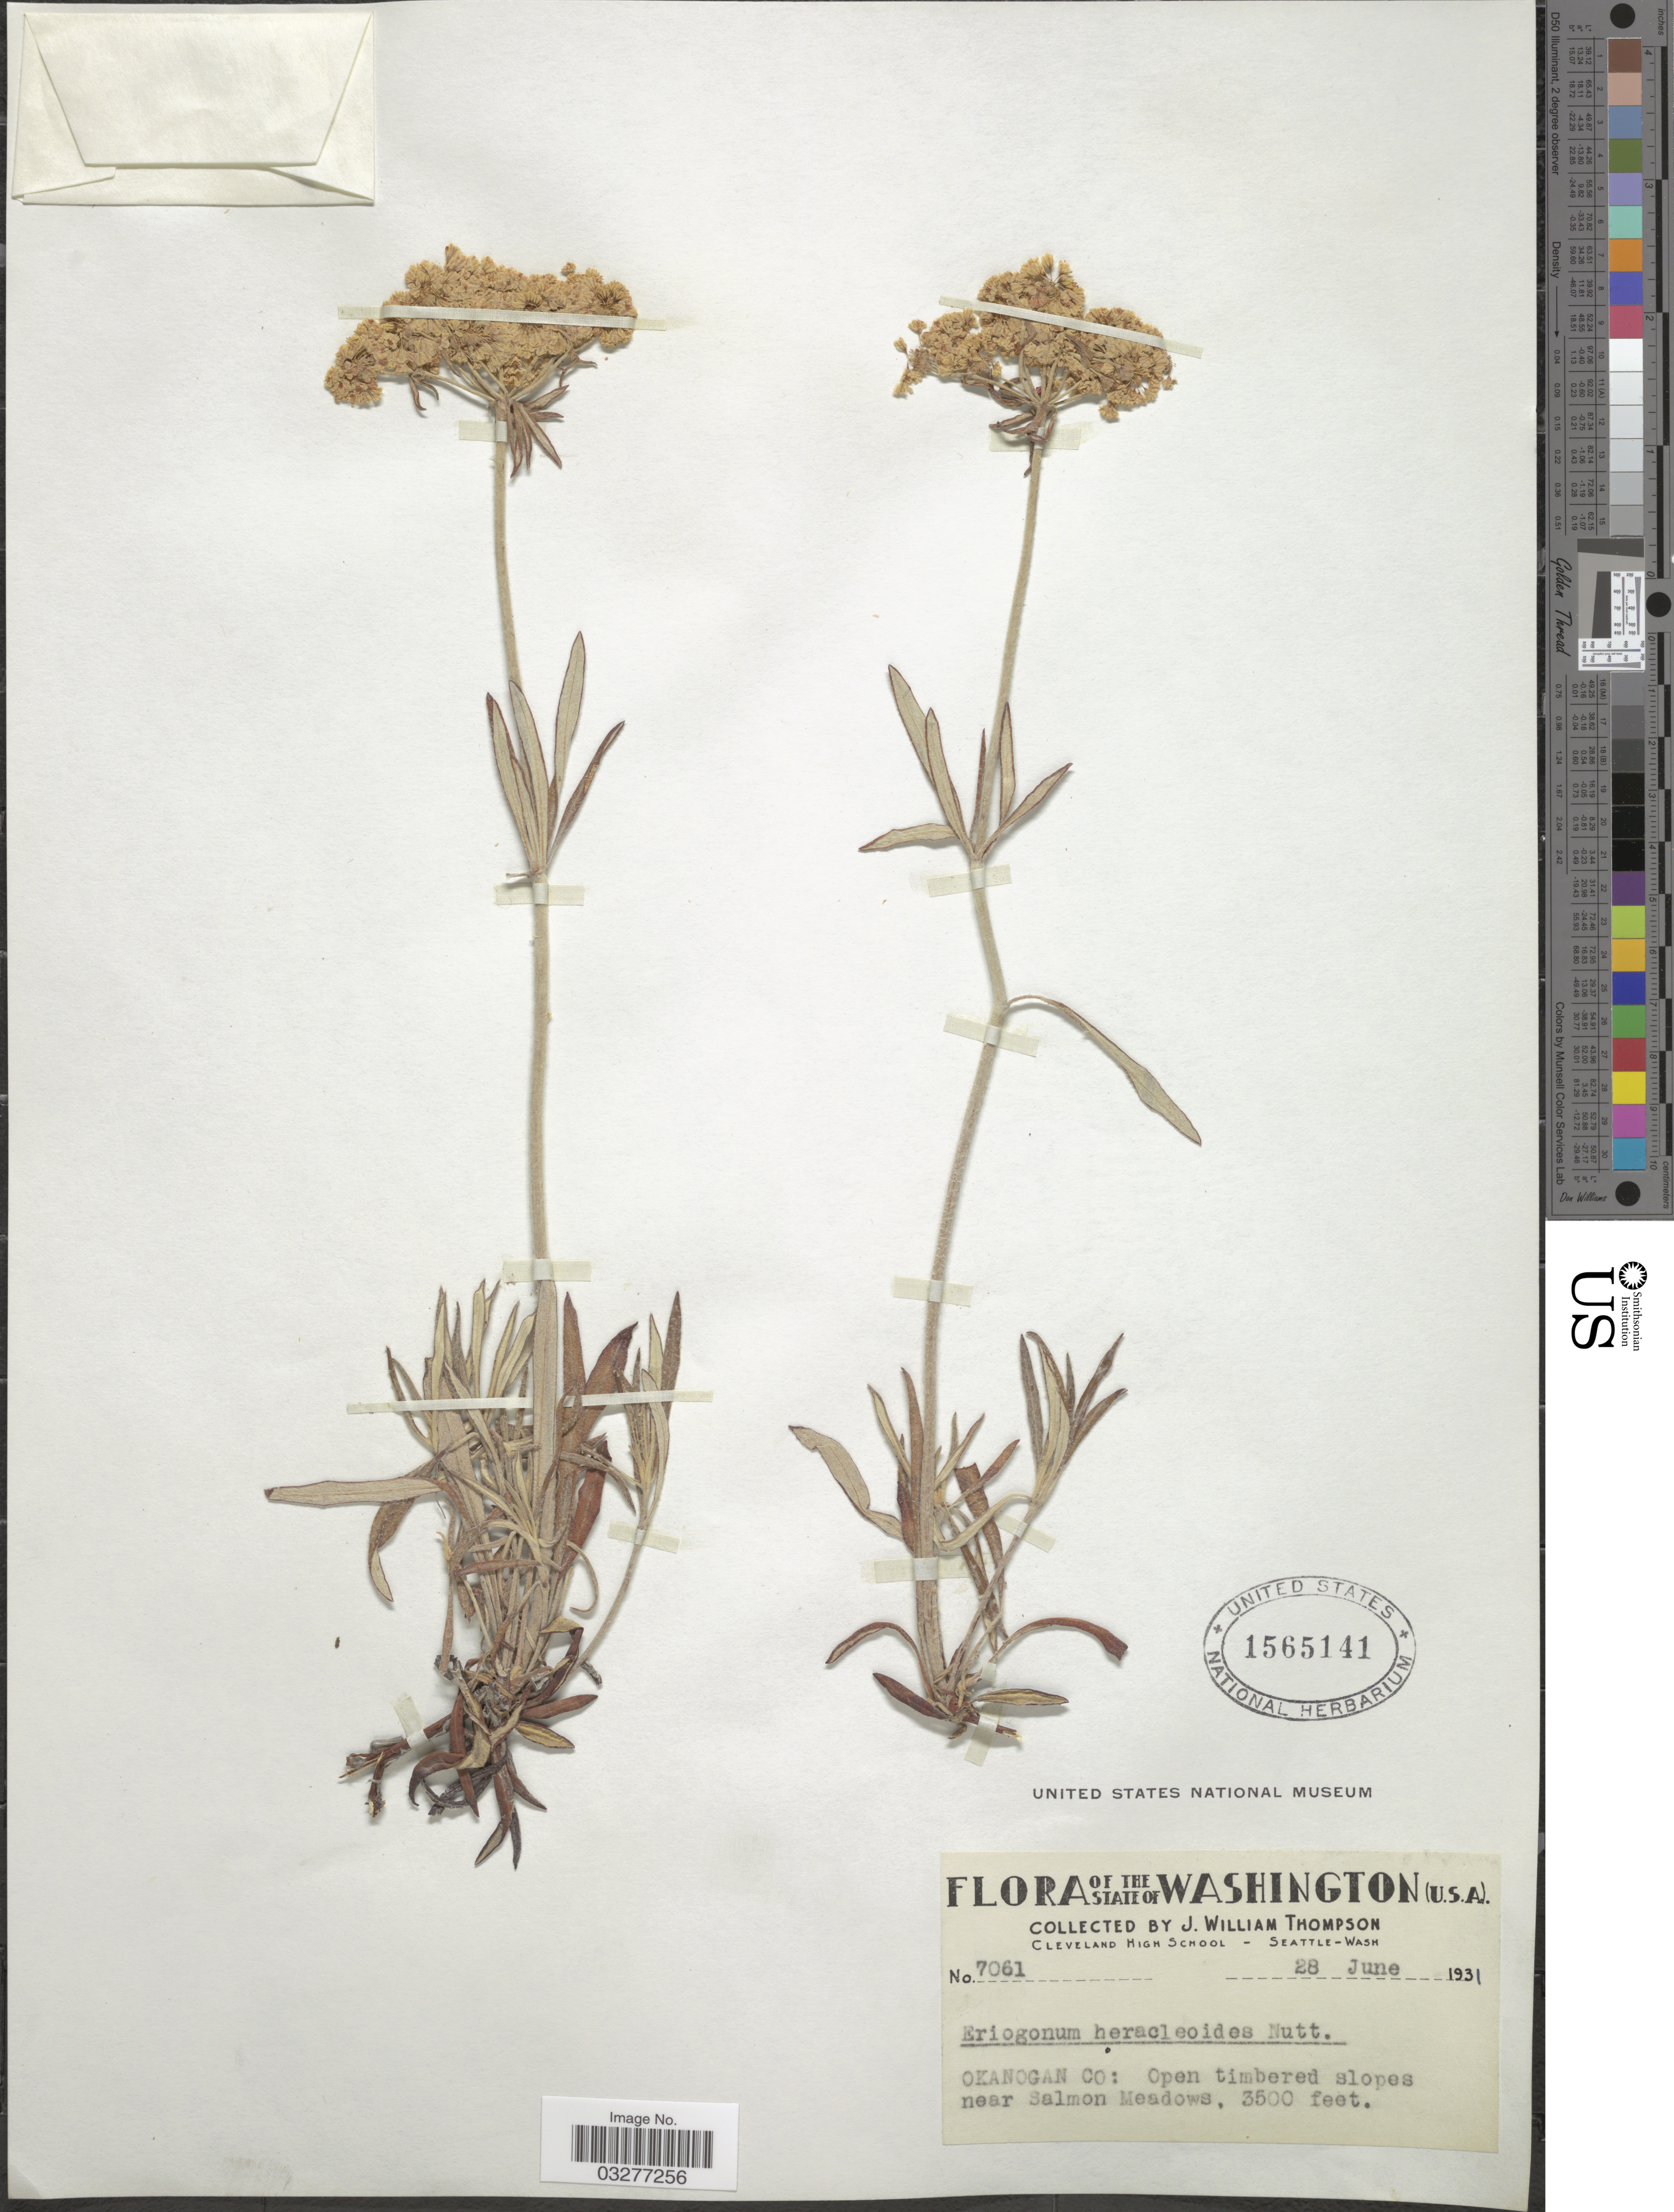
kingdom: Plantae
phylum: Tracheophyta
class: Magnoliopsida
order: Caryophyllales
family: Polygonaceae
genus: Eriogonum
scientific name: Eriogonum heracleoides var. angustifolium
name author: (Nutt.) Torr. & A. Gray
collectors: J. W. Thompson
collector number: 7061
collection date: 1931-06-28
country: United States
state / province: Washington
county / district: Okanogan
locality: Okanogan Co: open timbered slopes near Salmon Meadows.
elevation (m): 1067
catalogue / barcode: US 1565141